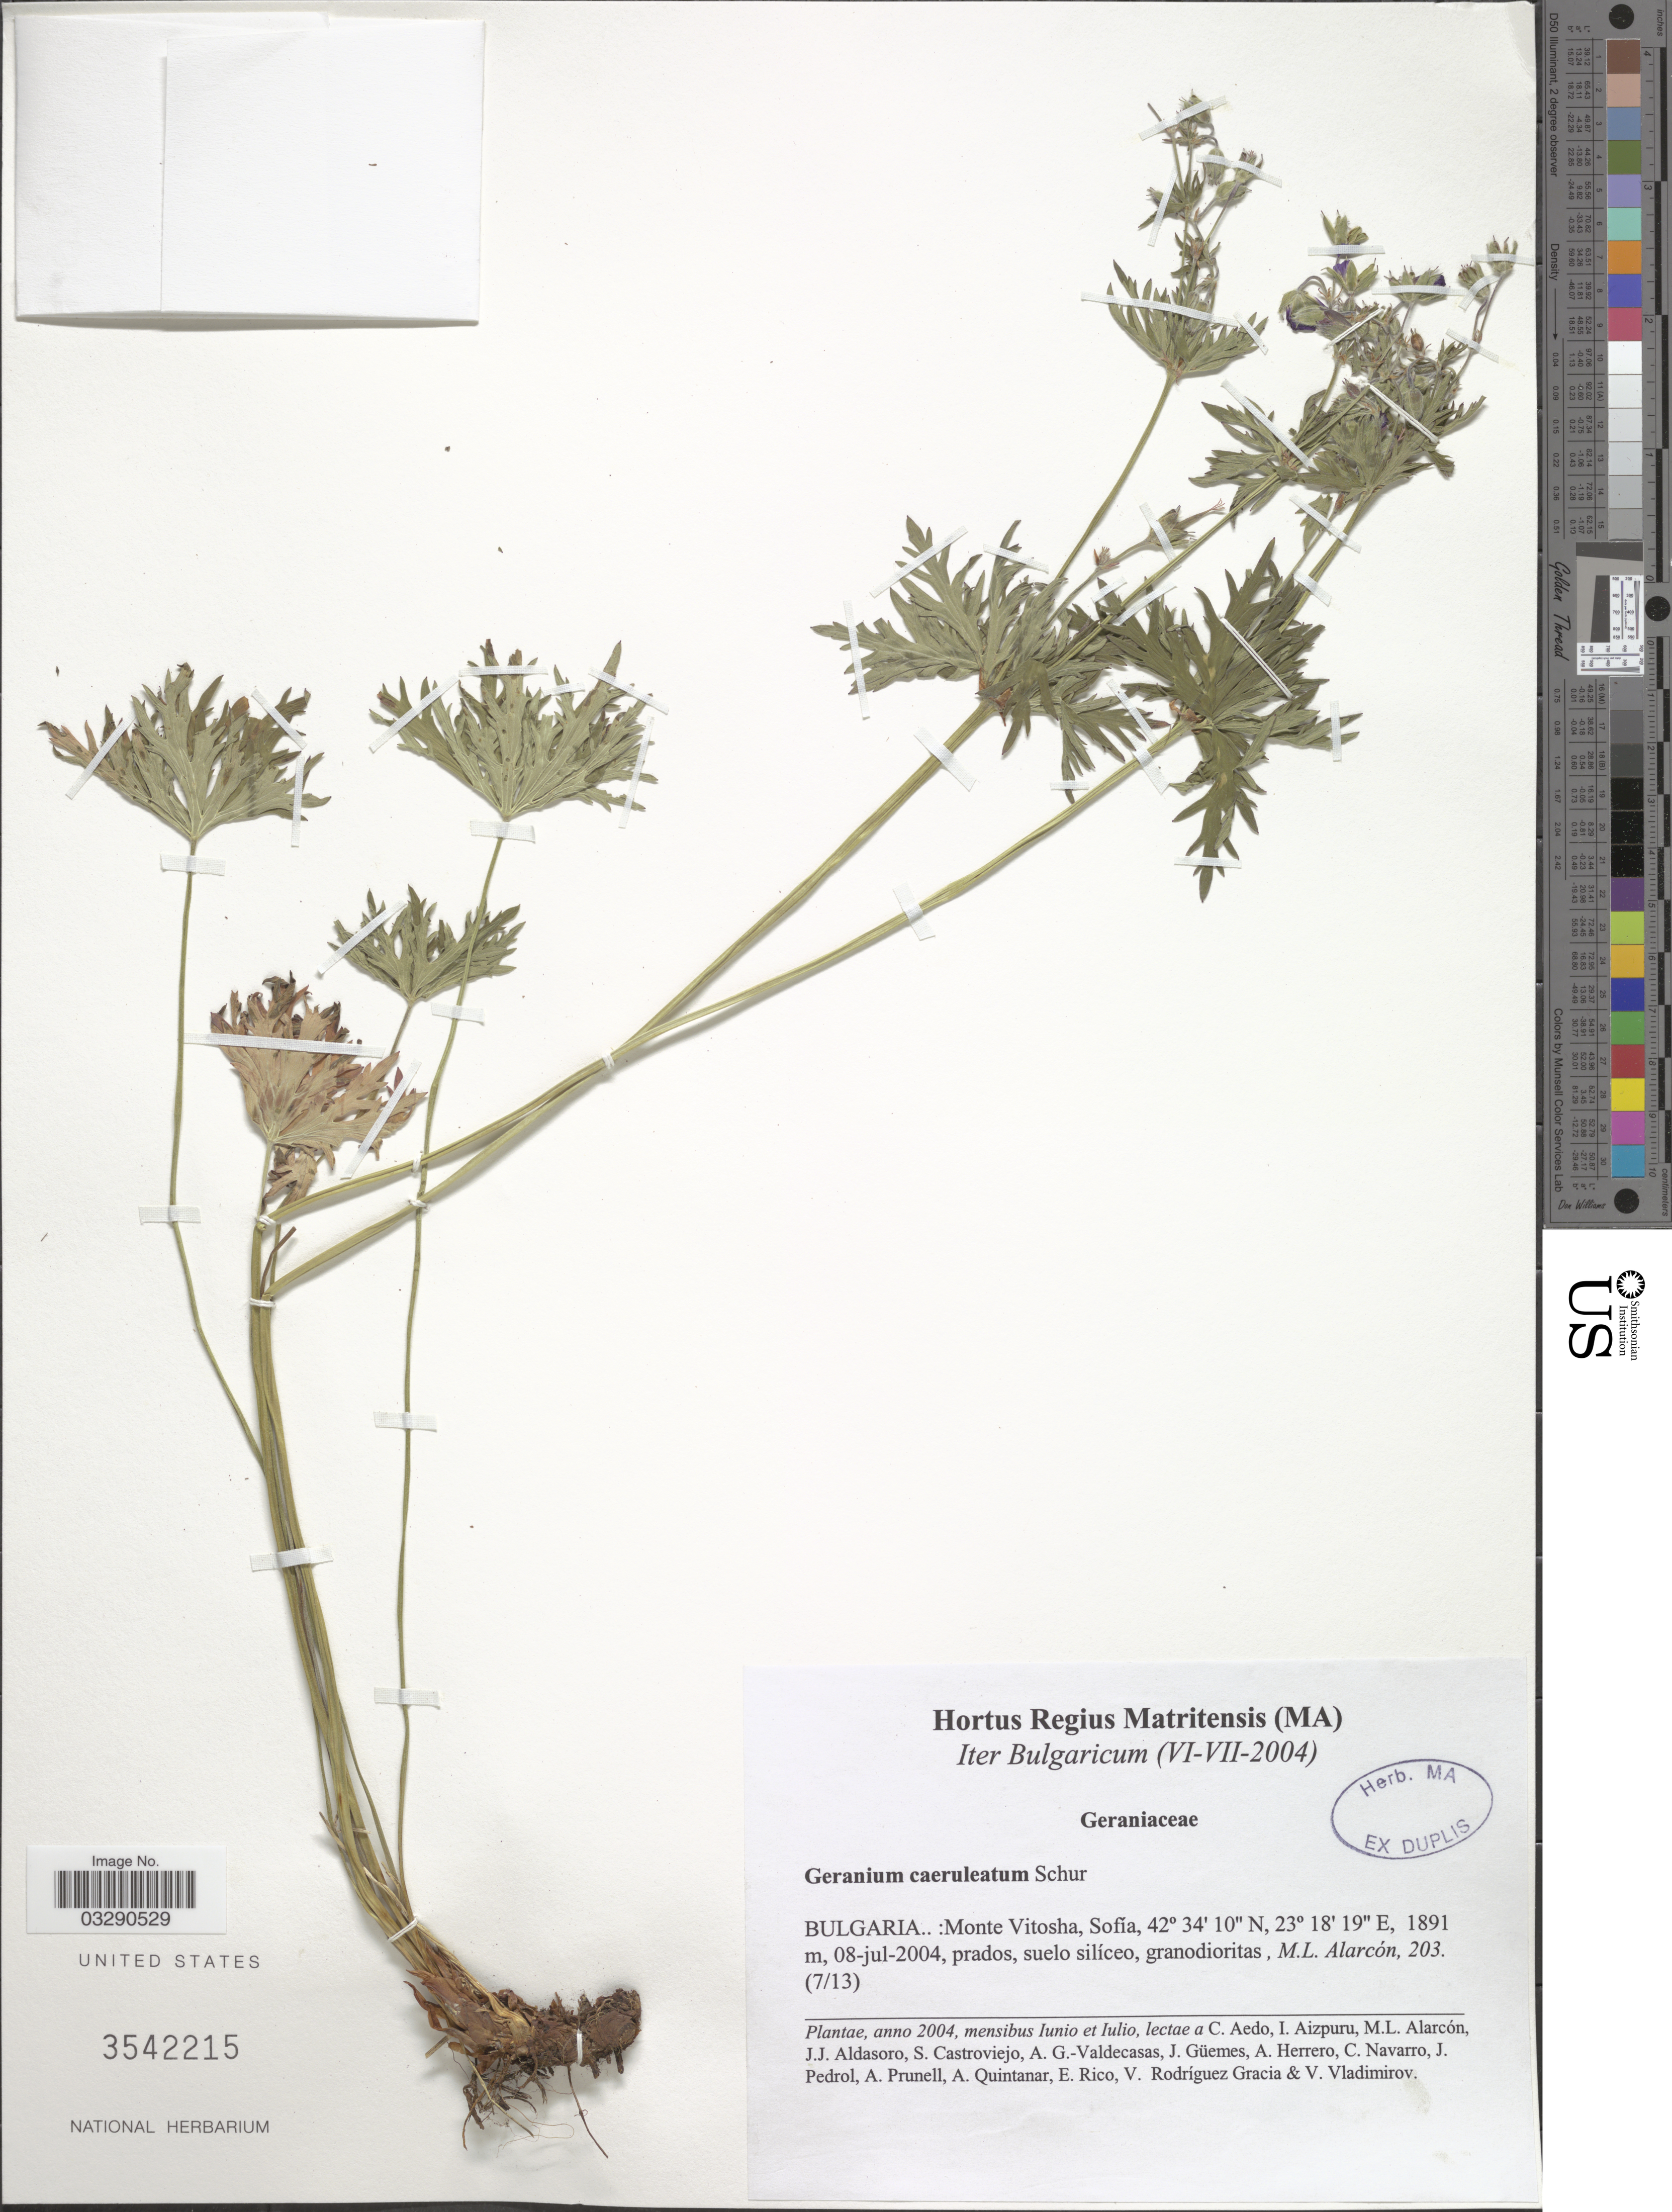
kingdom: Plantae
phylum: Tracheophyta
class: Magnoliopsida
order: Geraniales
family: Geraniaceae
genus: Geranium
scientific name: Geranium caeruleatum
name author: Schur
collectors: M. L. Alarcón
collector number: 203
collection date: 2004-07-08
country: Bulgaria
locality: Monte Vitosha, Sofia.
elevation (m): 1891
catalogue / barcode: US 3542215